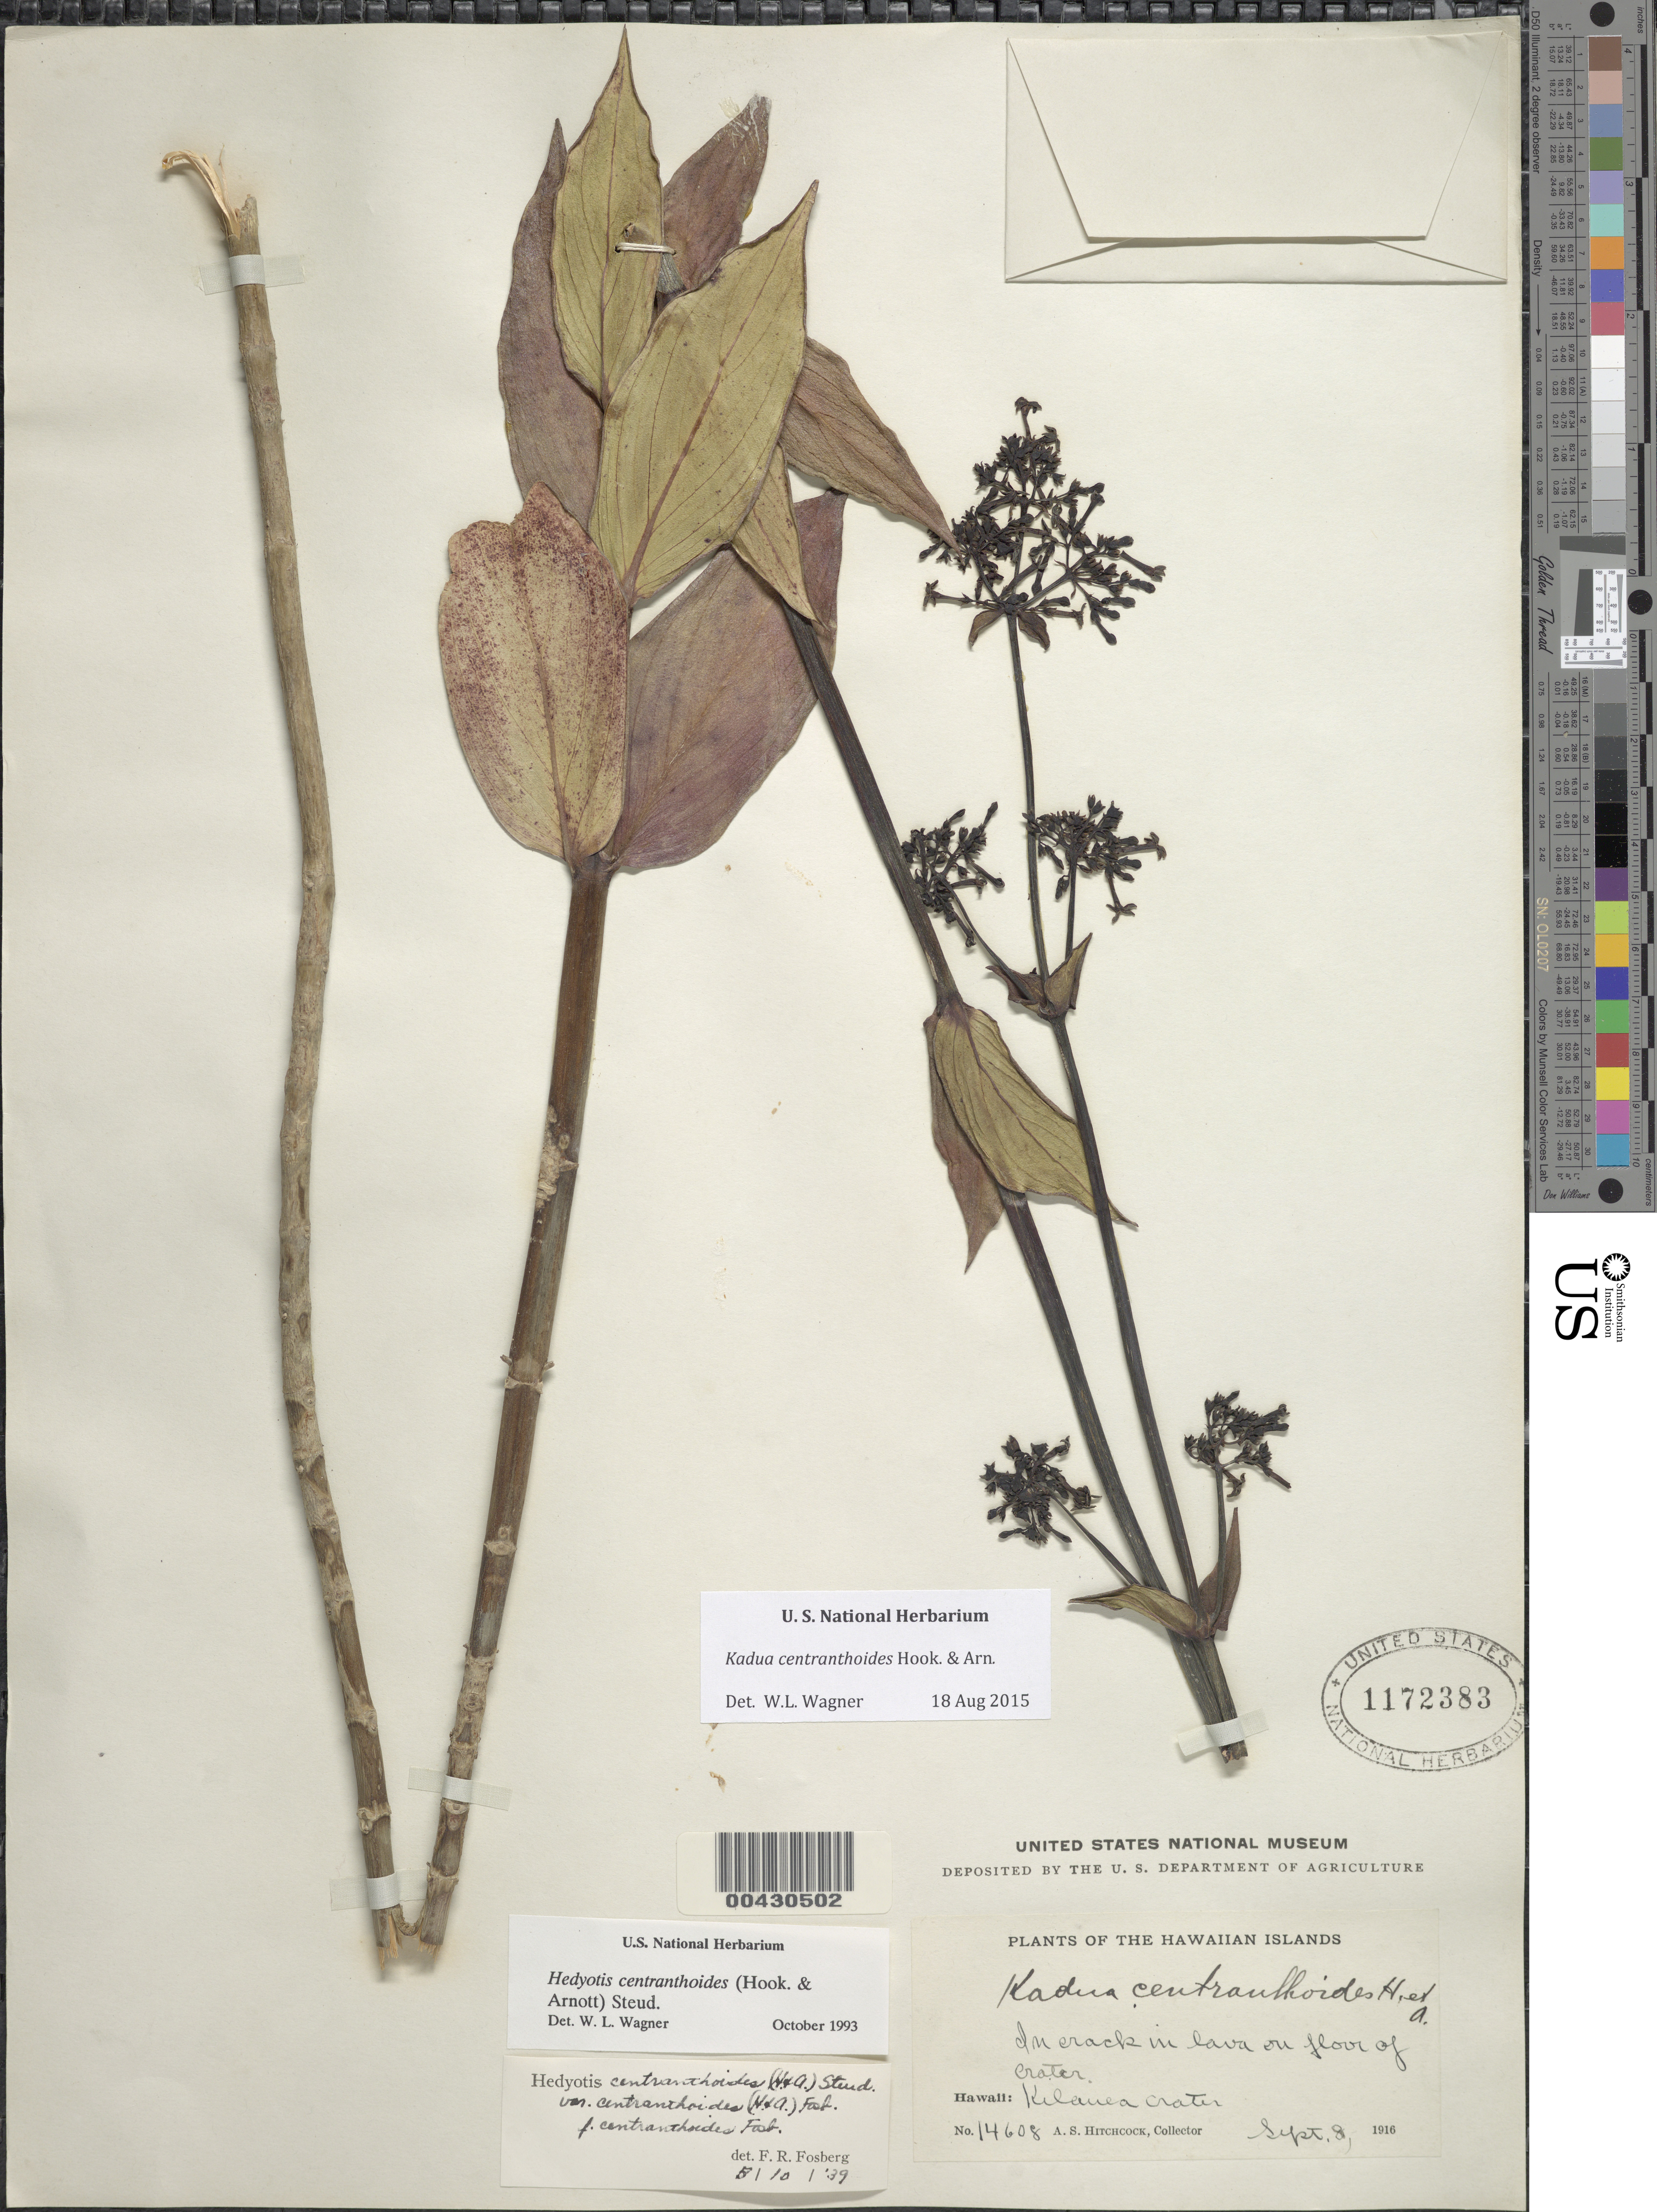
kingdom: Plantae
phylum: Tracheophyta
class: Magnoliopsida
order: Gentianales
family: Rubiaceae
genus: Kadua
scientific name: Kadua centranthoides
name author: Hook. & Arn.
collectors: A. S. Hitchcock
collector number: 14608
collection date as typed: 8 Sep 1916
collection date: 1916-09-08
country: United States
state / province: Hawaii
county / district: Hawaii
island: Hawaii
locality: Kilauea Crater.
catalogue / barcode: US 1172383